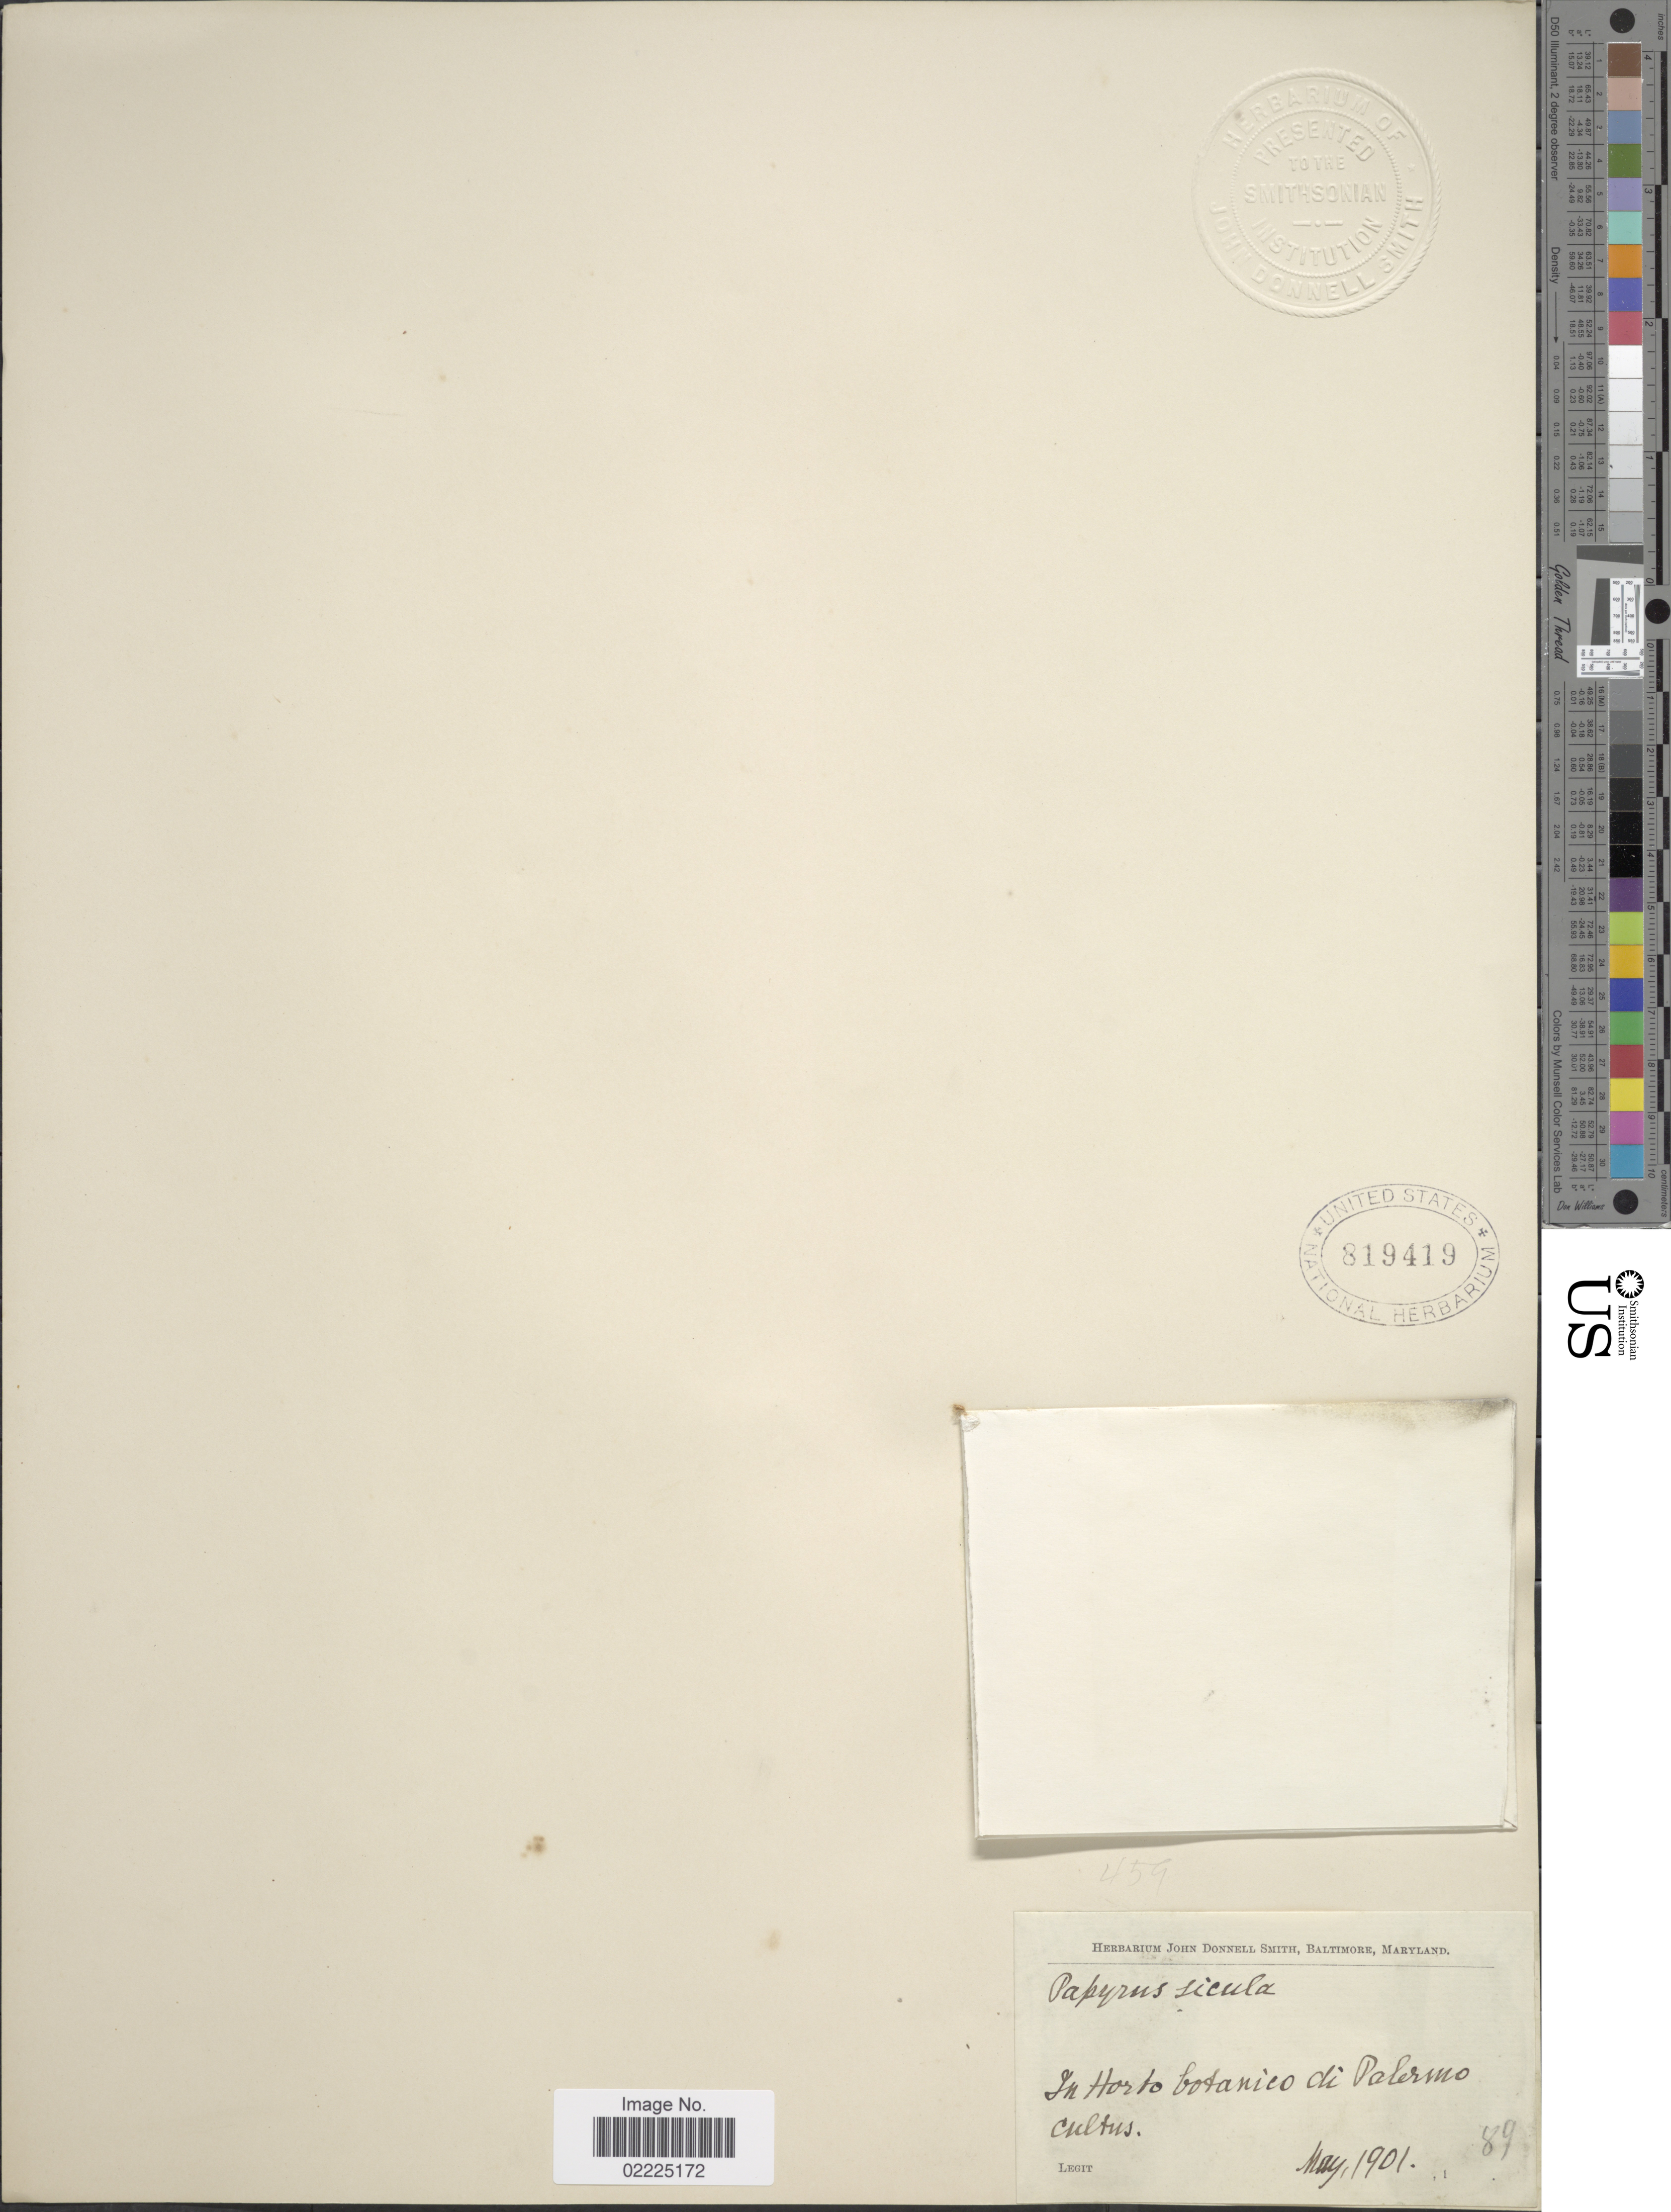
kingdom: Plantae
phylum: Tracheophyta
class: Liliopsida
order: Poales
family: Cyperaceae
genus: Cyperus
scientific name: Cyperus papyrus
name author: L.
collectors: ex Herb. John Donnell Smith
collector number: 89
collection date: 1901-05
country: Italy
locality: In Horto botanico di Palermo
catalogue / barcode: US 819419